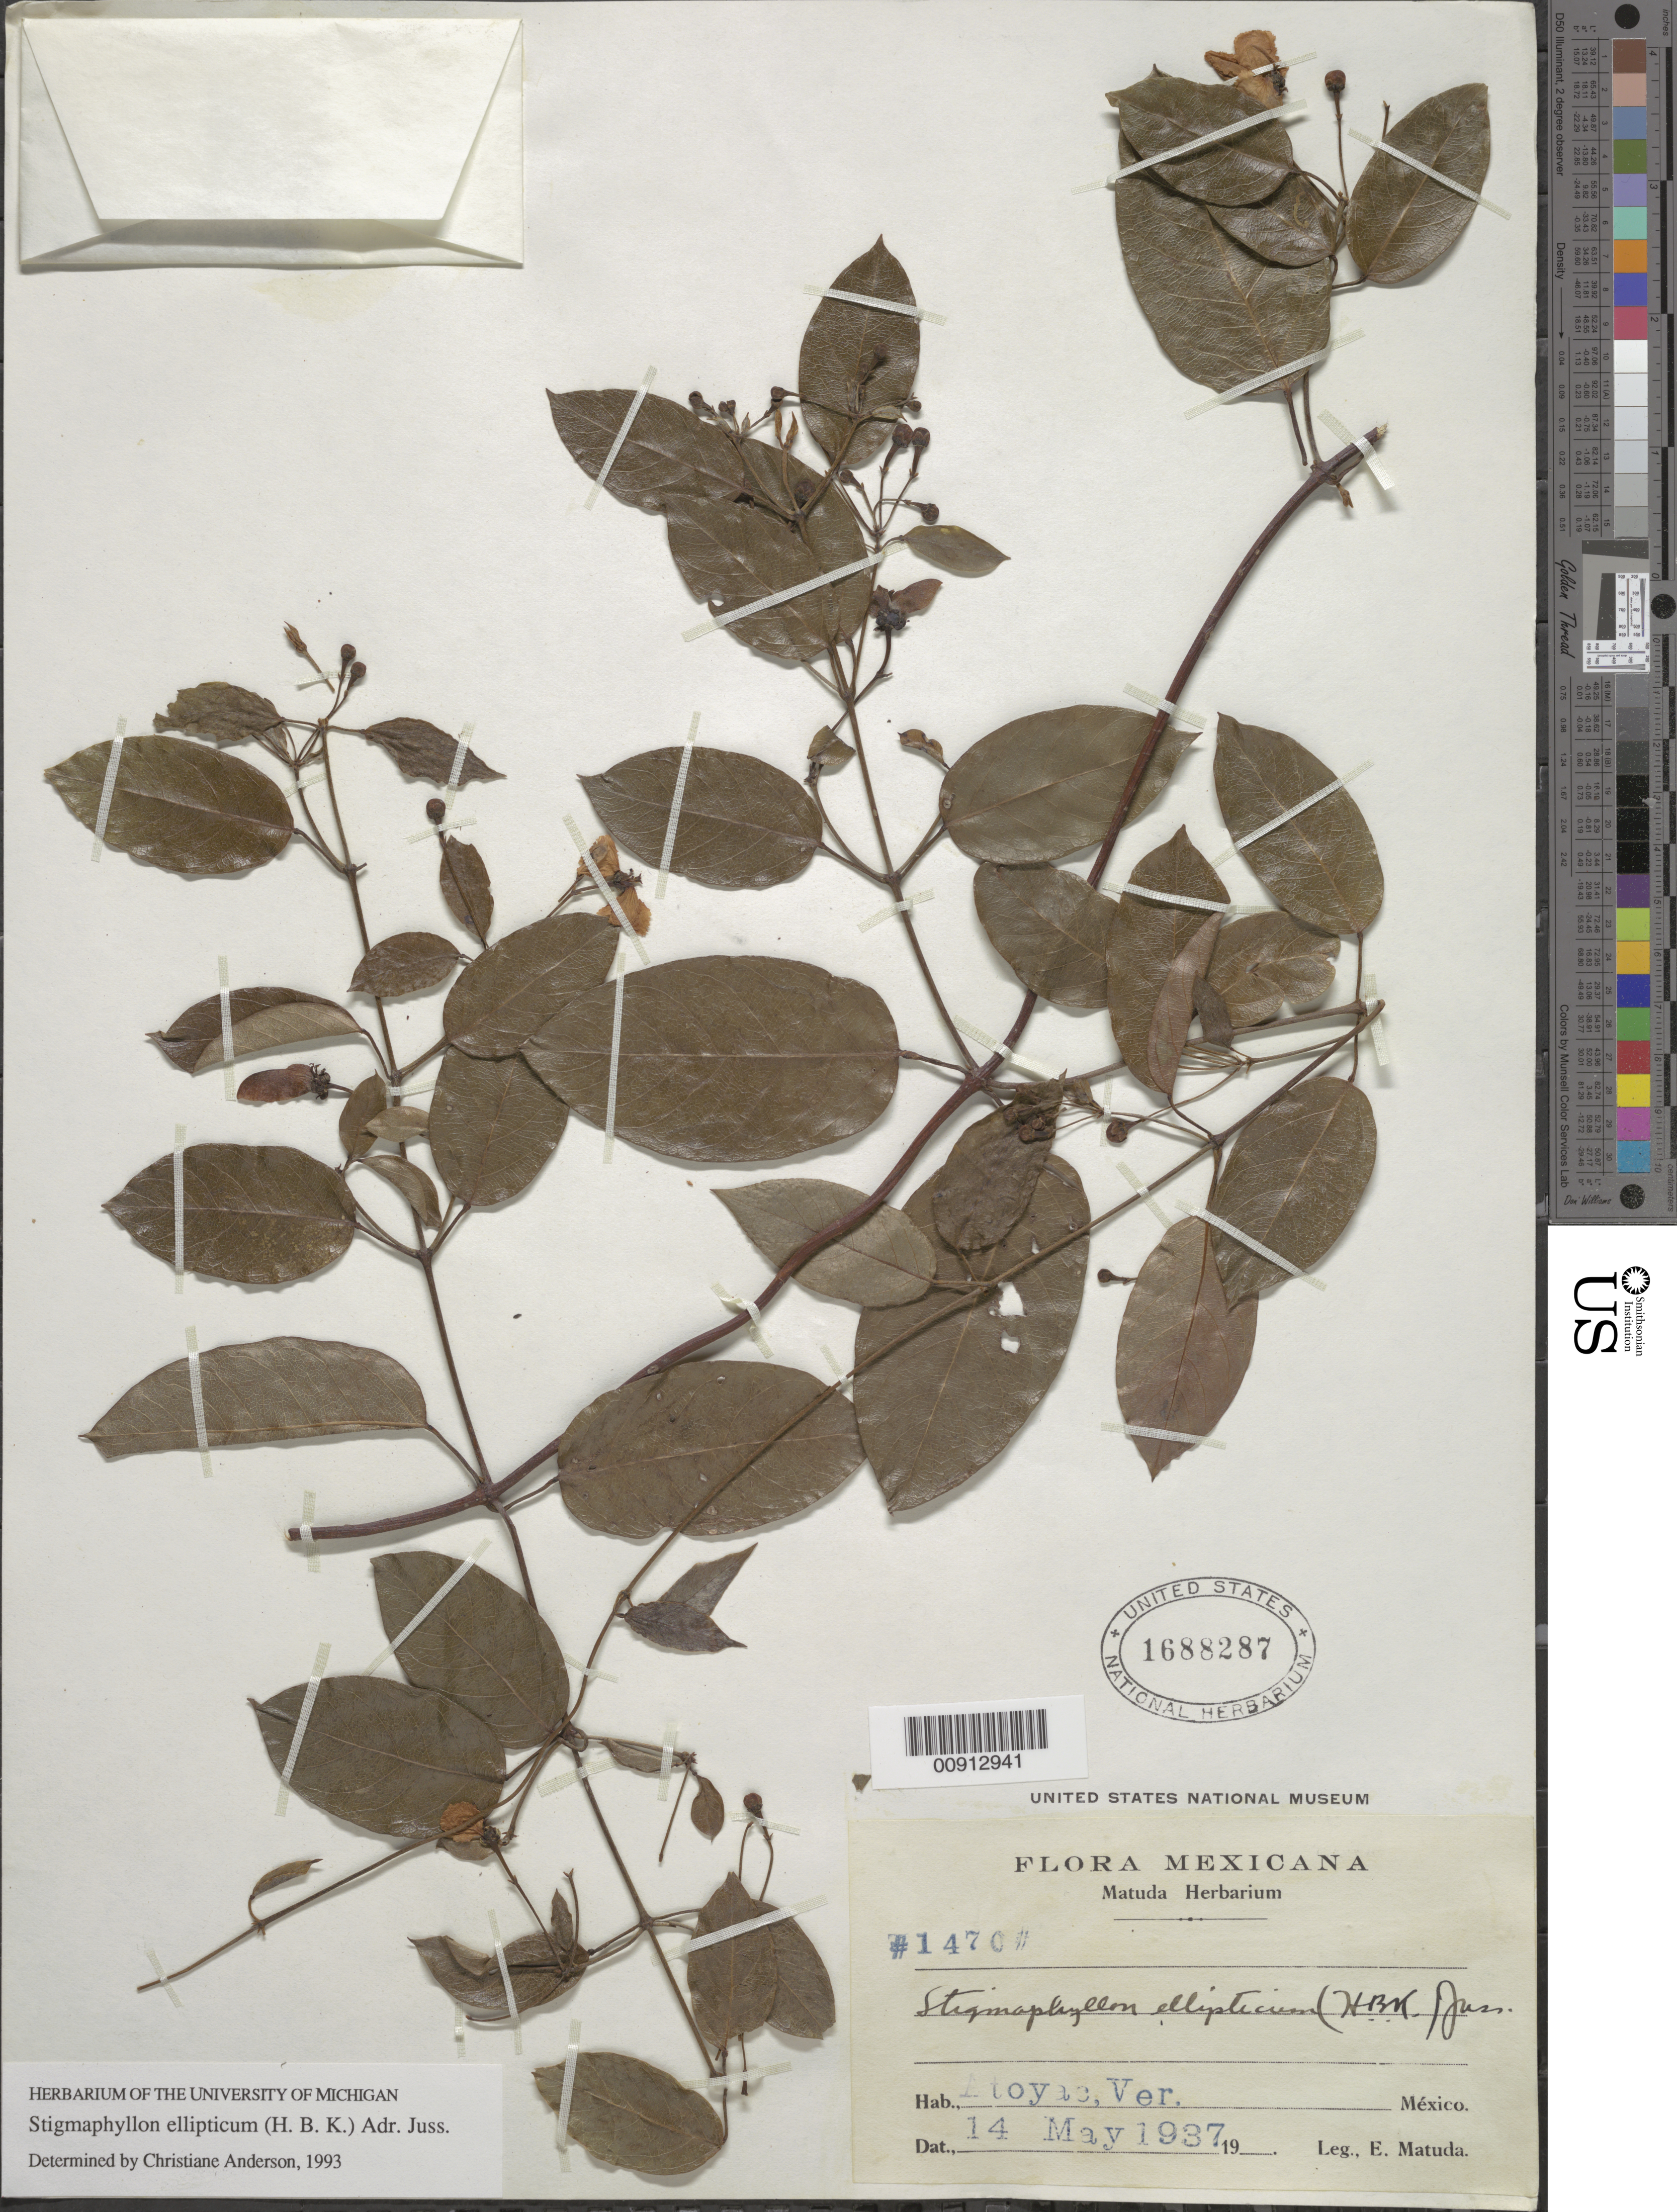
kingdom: Plantae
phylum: Tracheophyta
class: Magnoliopsida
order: Malpighiales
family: Malpighiaceae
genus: Stigmaphyllon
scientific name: Stigmaphyllon ellipticum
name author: (Kunth) A. Juss.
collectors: E. Matuda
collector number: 1470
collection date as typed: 14 May 1937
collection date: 1937-05-14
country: Mexico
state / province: Veracruz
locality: Atoyac, Veracruz.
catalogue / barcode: US 1688287